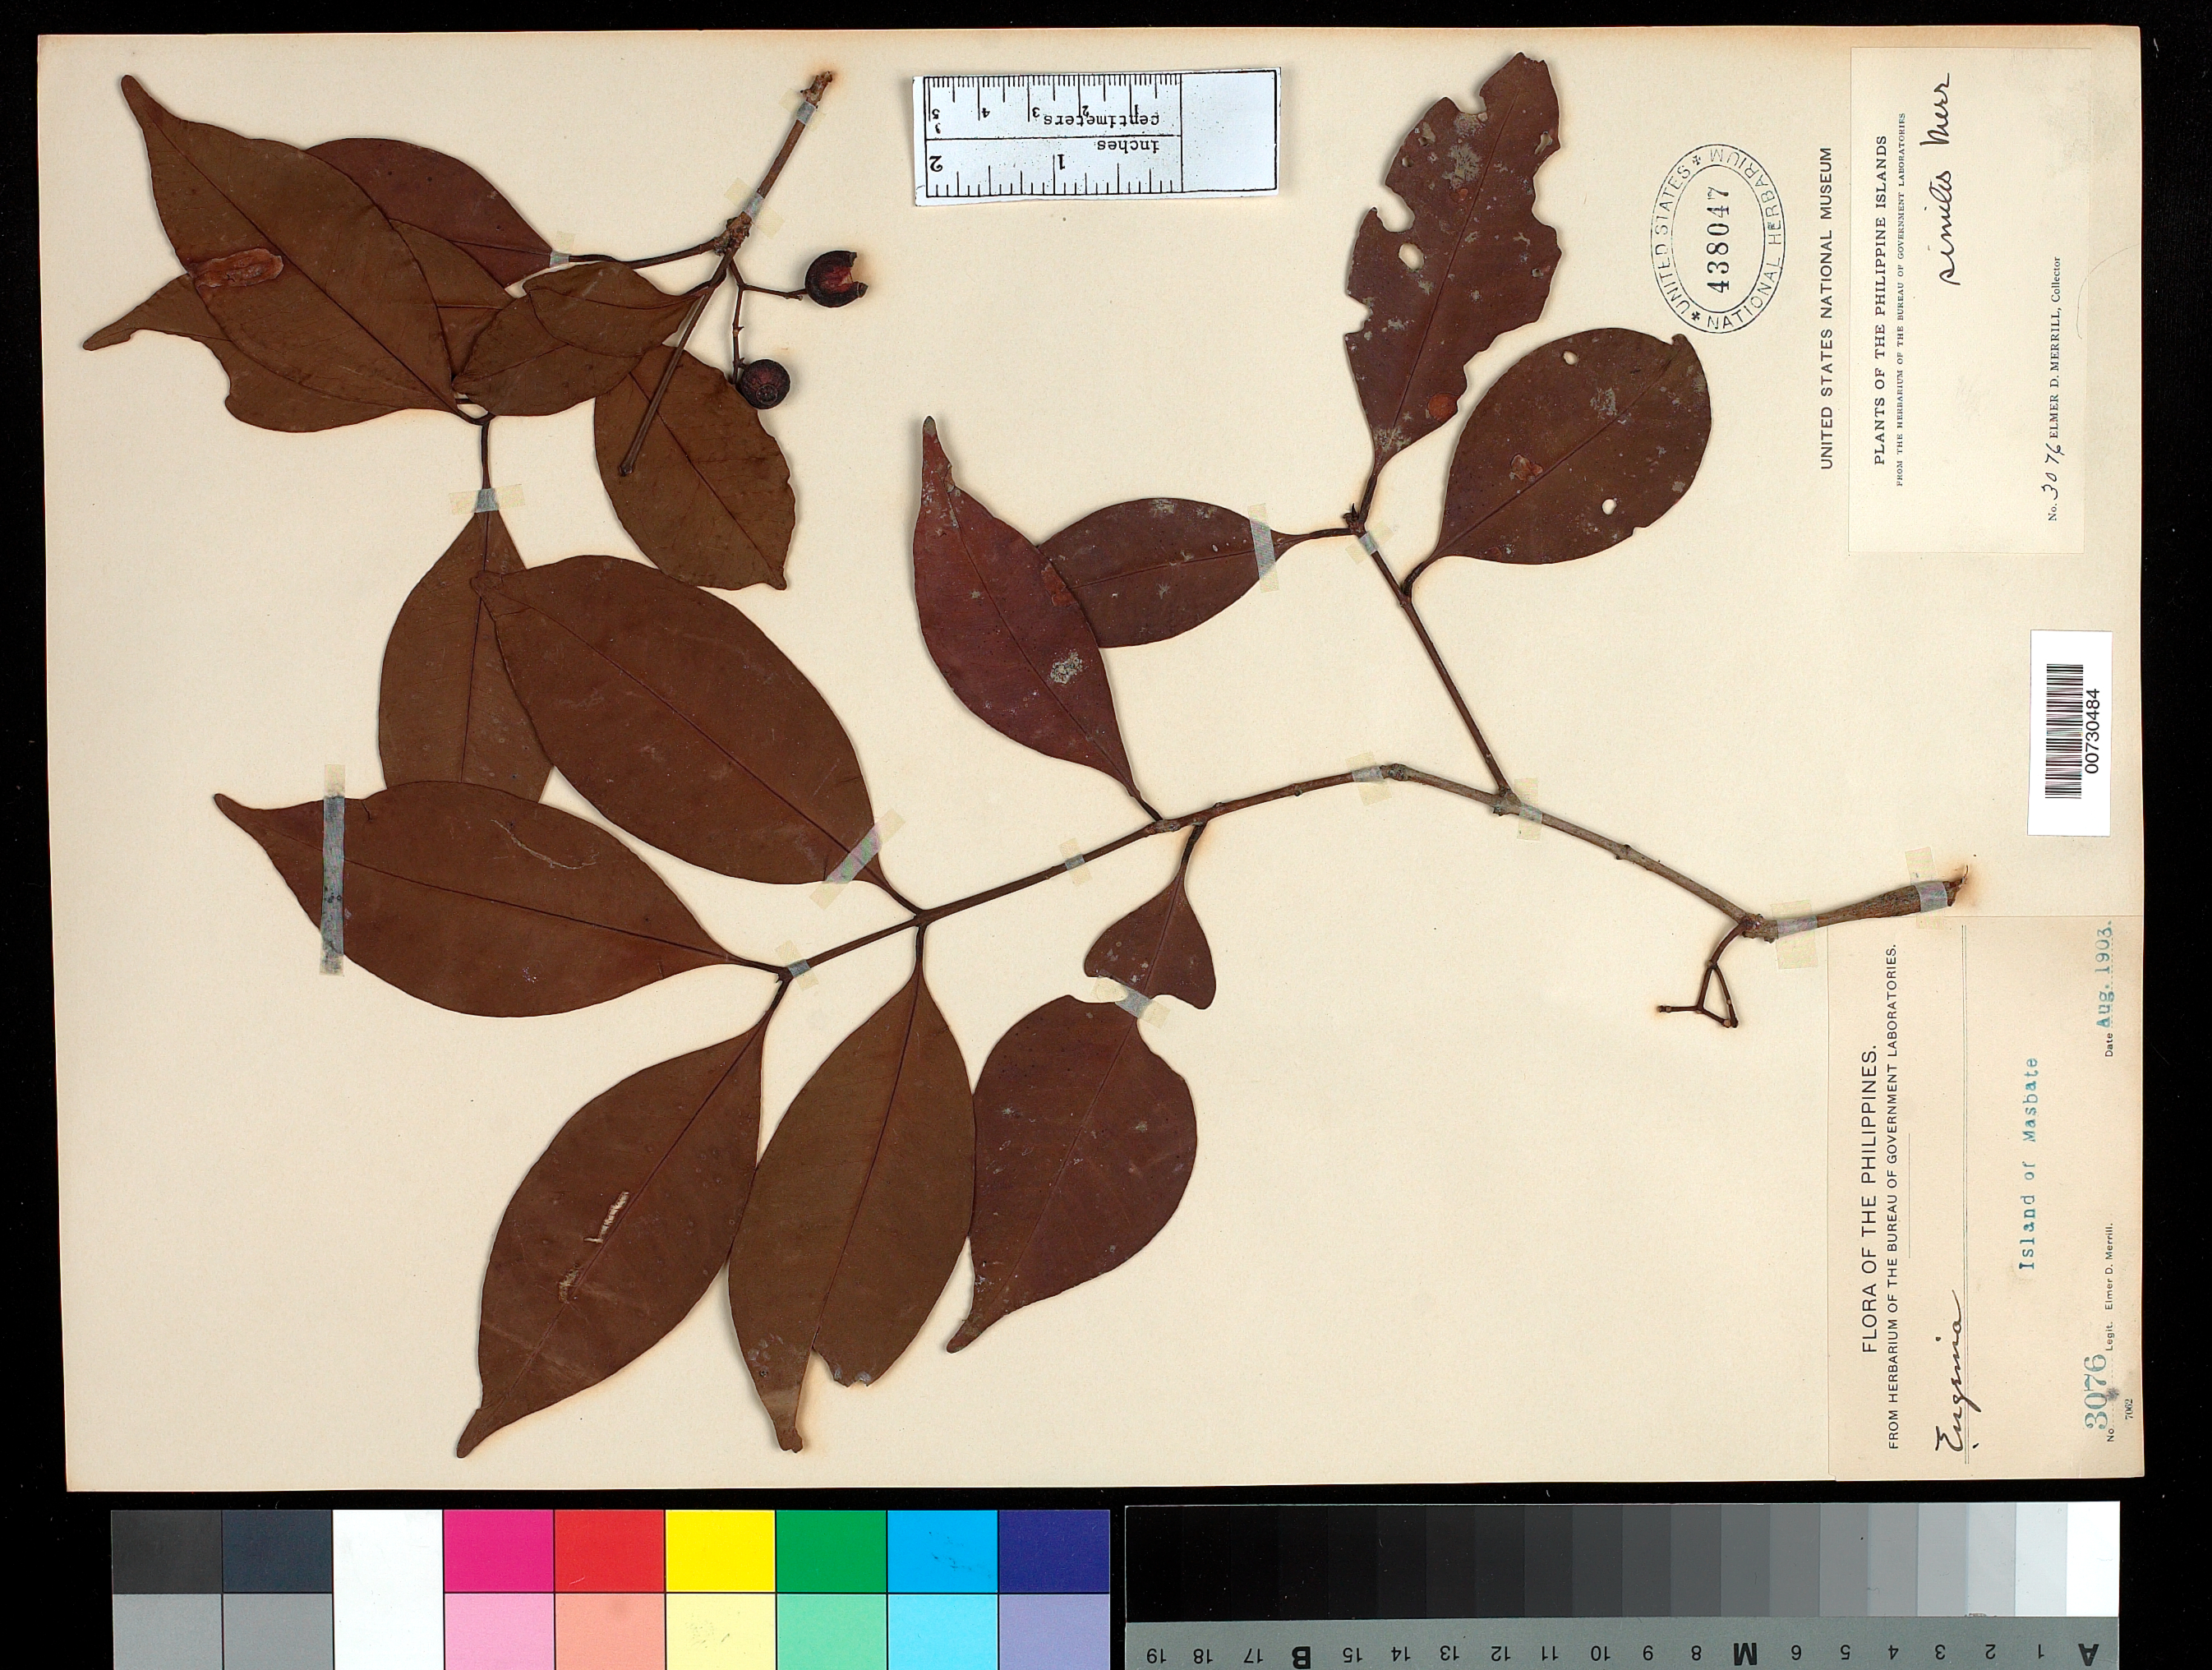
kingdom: Plantae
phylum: Tracheophyta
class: Magnoliopsida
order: Myrtales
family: Myrtaceae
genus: Syzygium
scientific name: Syzygium simile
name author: (Merr.) Merr.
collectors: E. D. Merrill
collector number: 3076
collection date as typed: Aug 1903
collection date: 1903-08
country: Philippines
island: Masbate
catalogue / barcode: US 438047